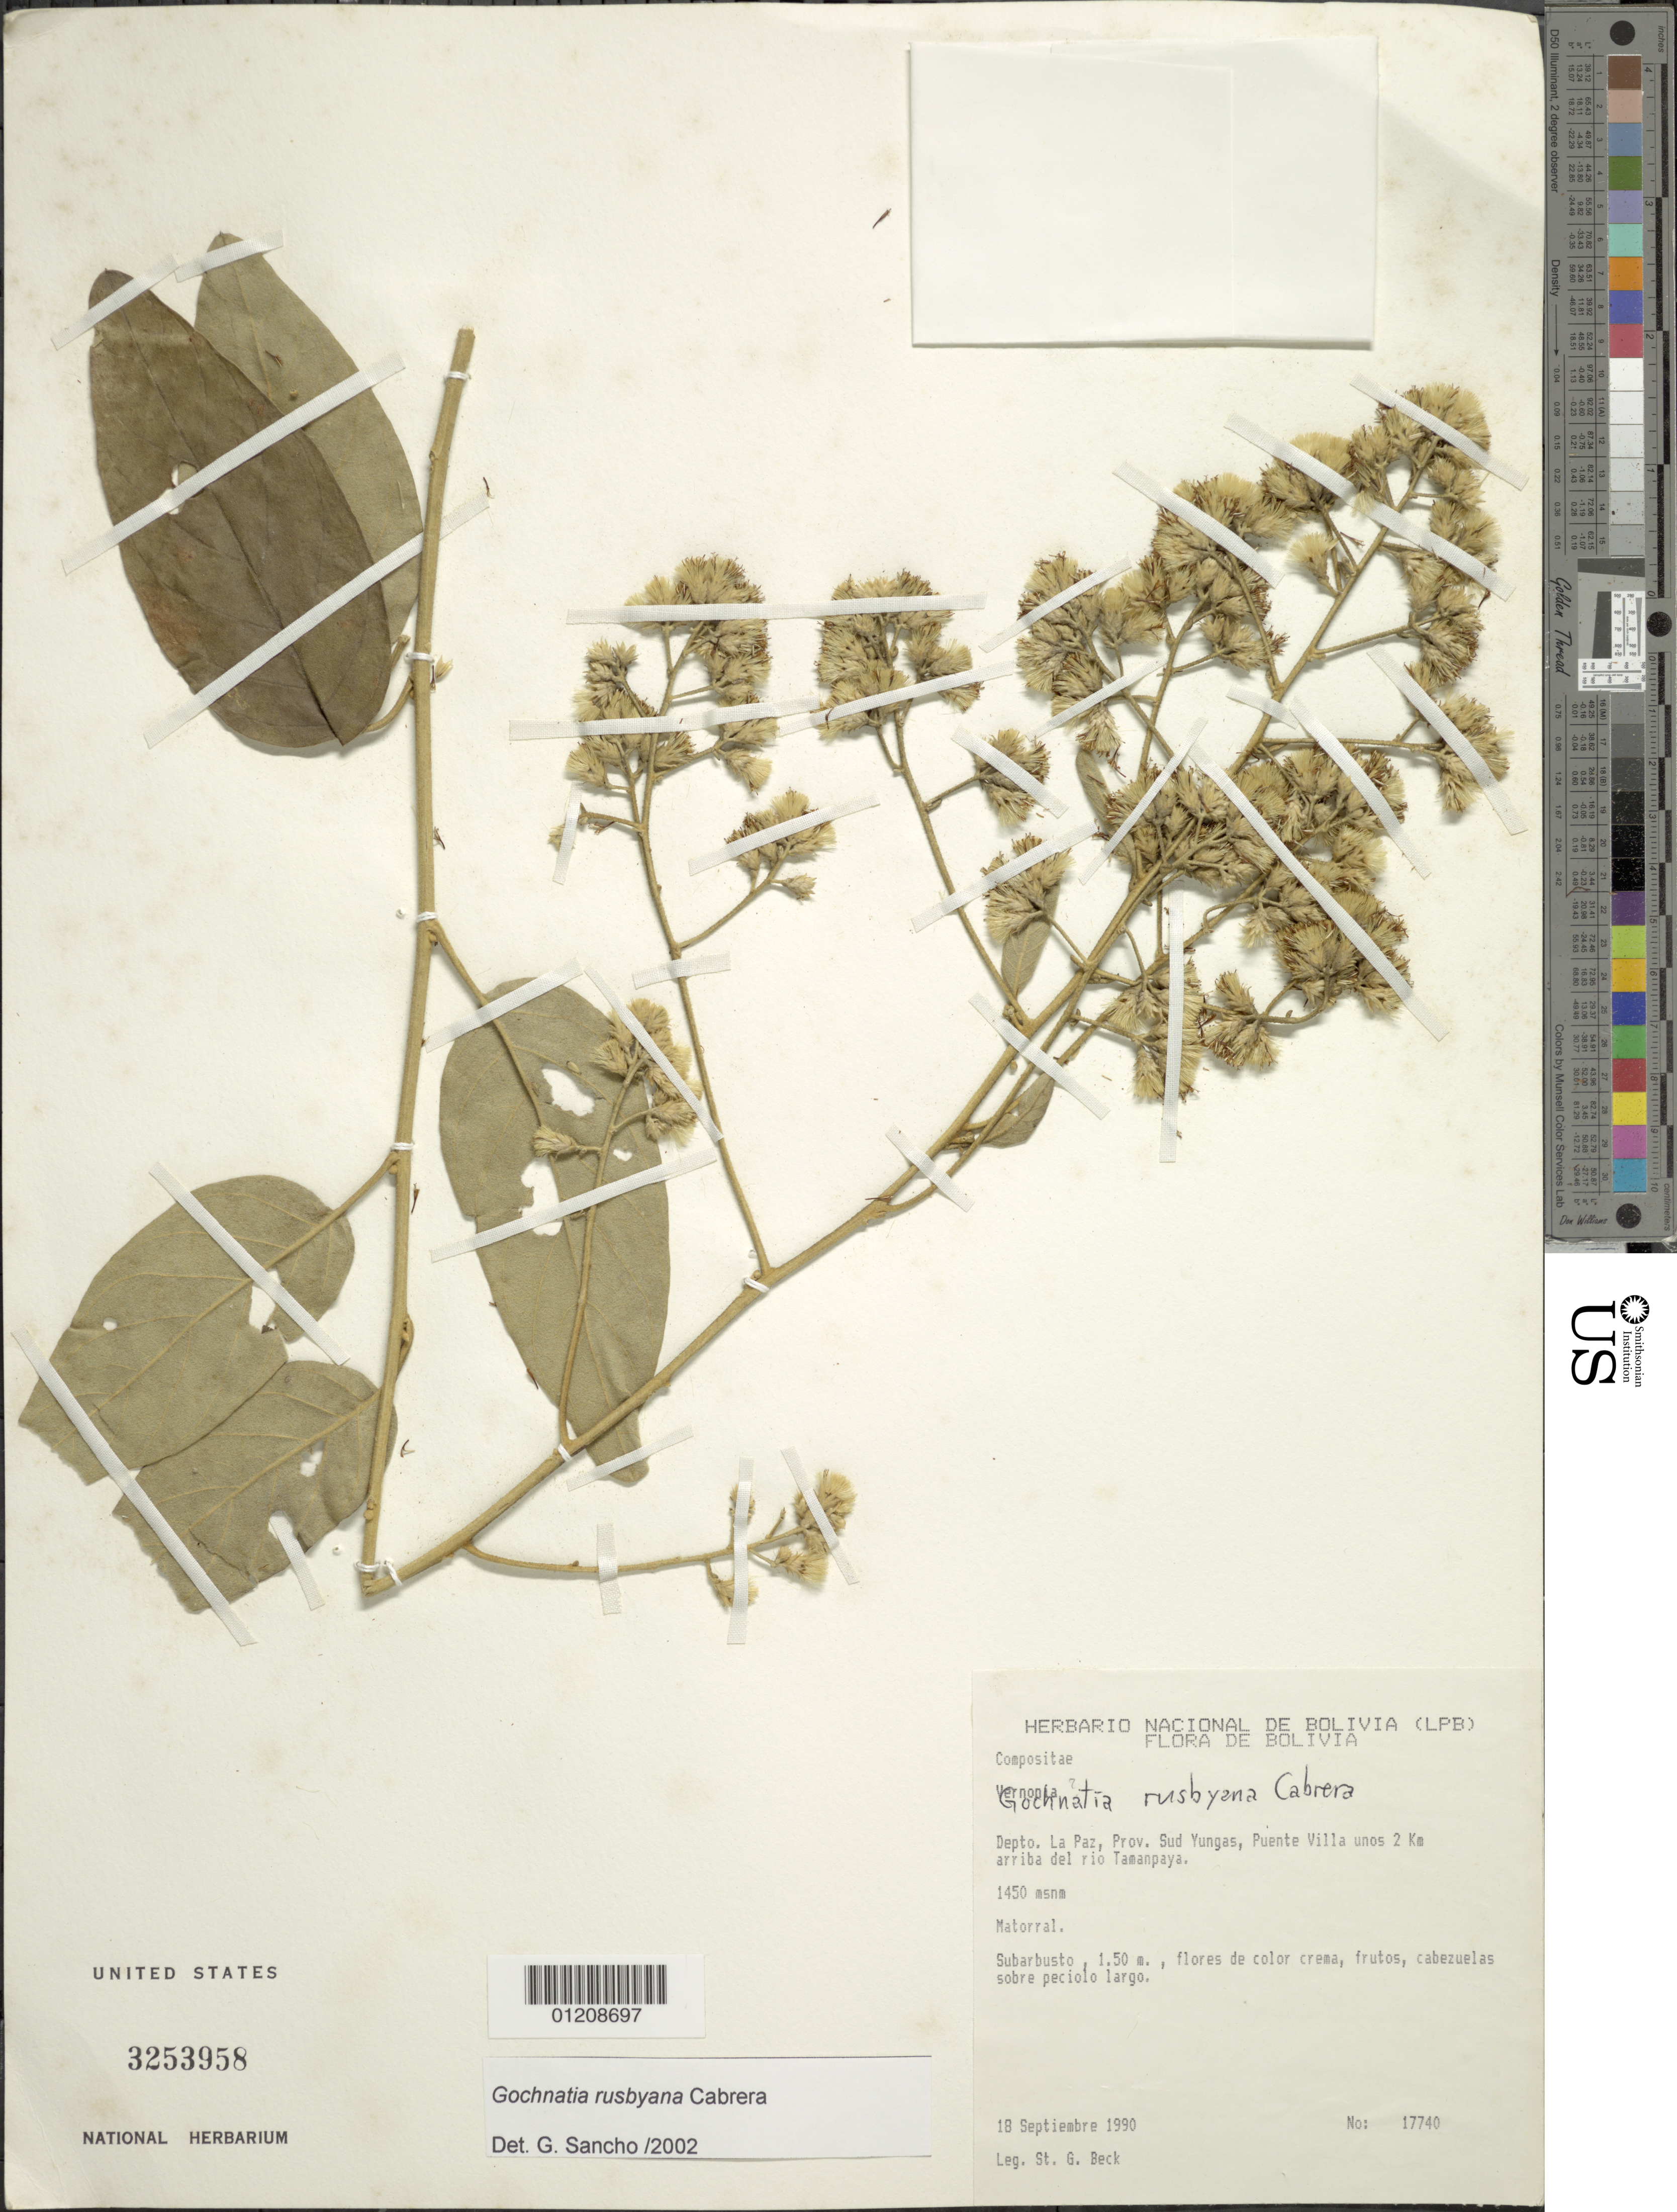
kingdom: Plantae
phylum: Tracheophyta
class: Magnoliopsida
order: Asterales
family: Asteraceae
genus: Moquiniastrum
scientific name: Moquiniastrum bolivianum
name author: (Rusby) G. Sancho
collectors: S. G. Beck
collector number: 17740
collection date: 1990-09-18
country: Bolivia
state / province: La Paz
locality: Sud Yungas, Puente Villa unos 2 km arriba del rio Tamanpaya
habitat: Matorral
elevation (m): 1450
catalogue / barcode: US 3253958